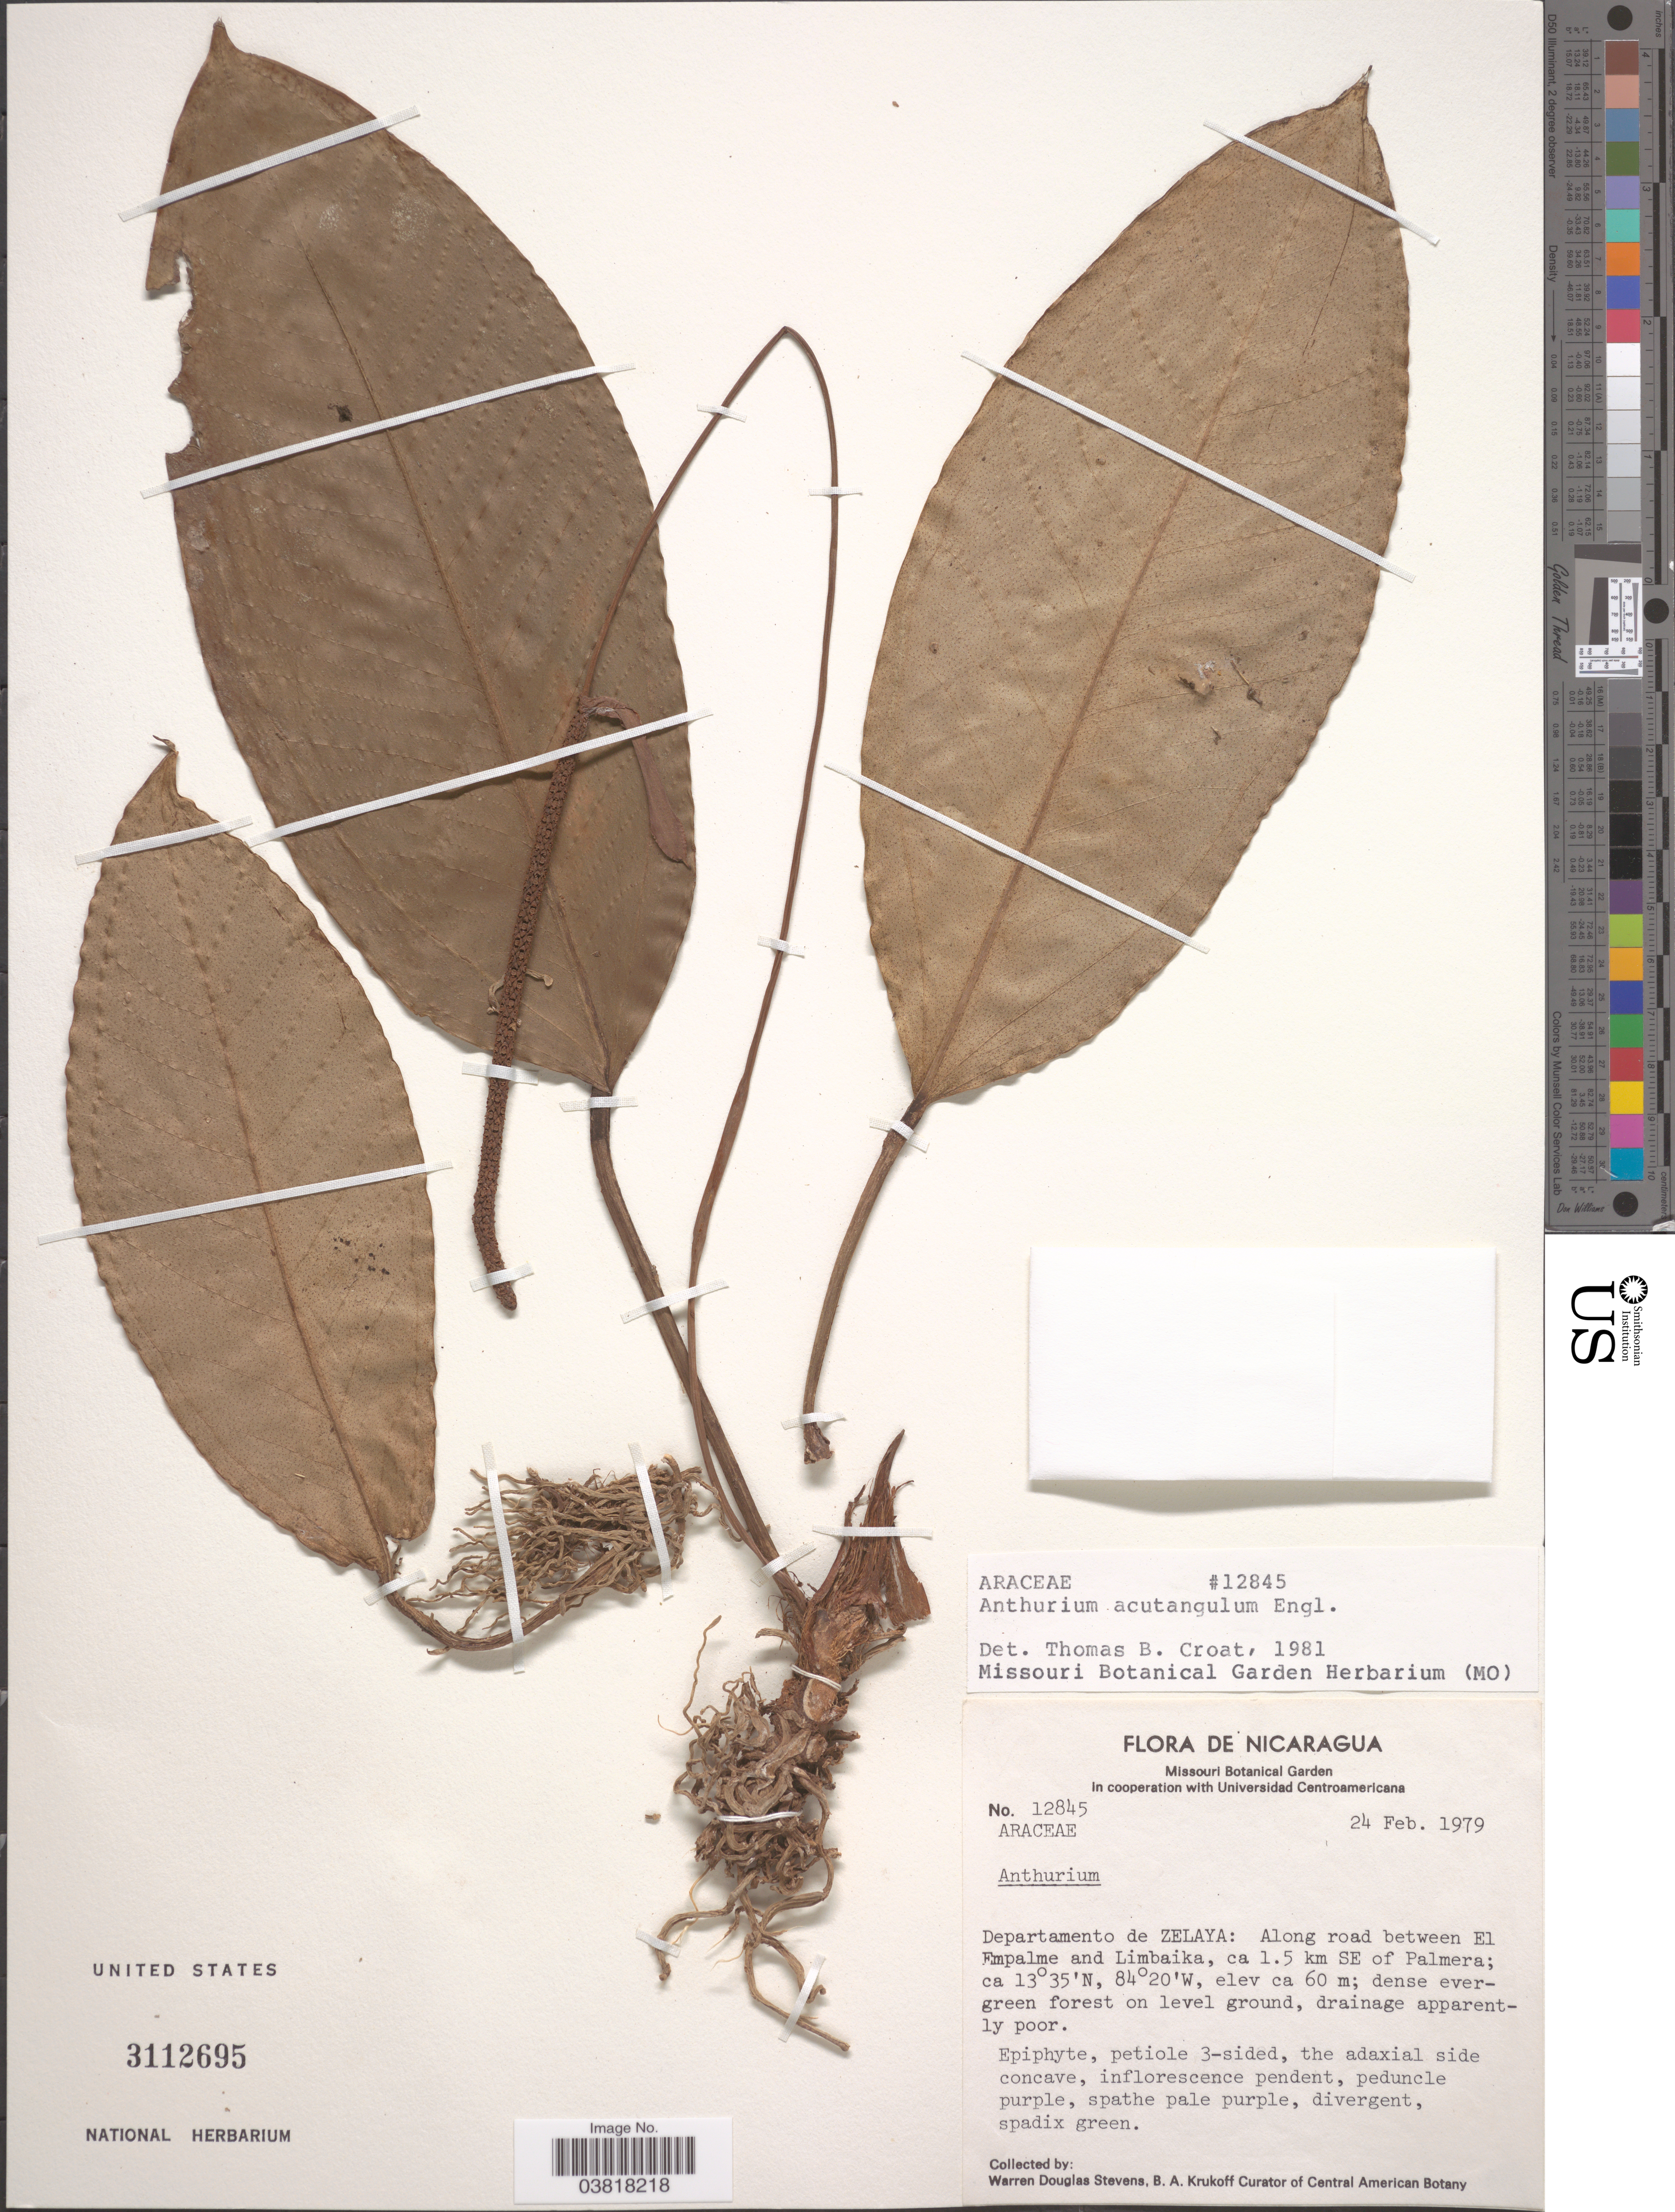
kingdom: Plantae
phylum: Tracheophyta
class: Liliopsida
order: Alismatales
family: Araceae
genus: Anthurium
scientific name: Anthurium acutangulum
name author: Engl.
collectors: W. D. Stevens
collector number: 12845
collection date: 1979-02-24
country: Nicaragua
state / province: Atlántico Norte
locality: Departamento de Zelaya: Along road between El Empalme and Limbaika, ca 1.5 km SE of Palmera.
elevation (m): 60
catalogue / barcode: US 3112695